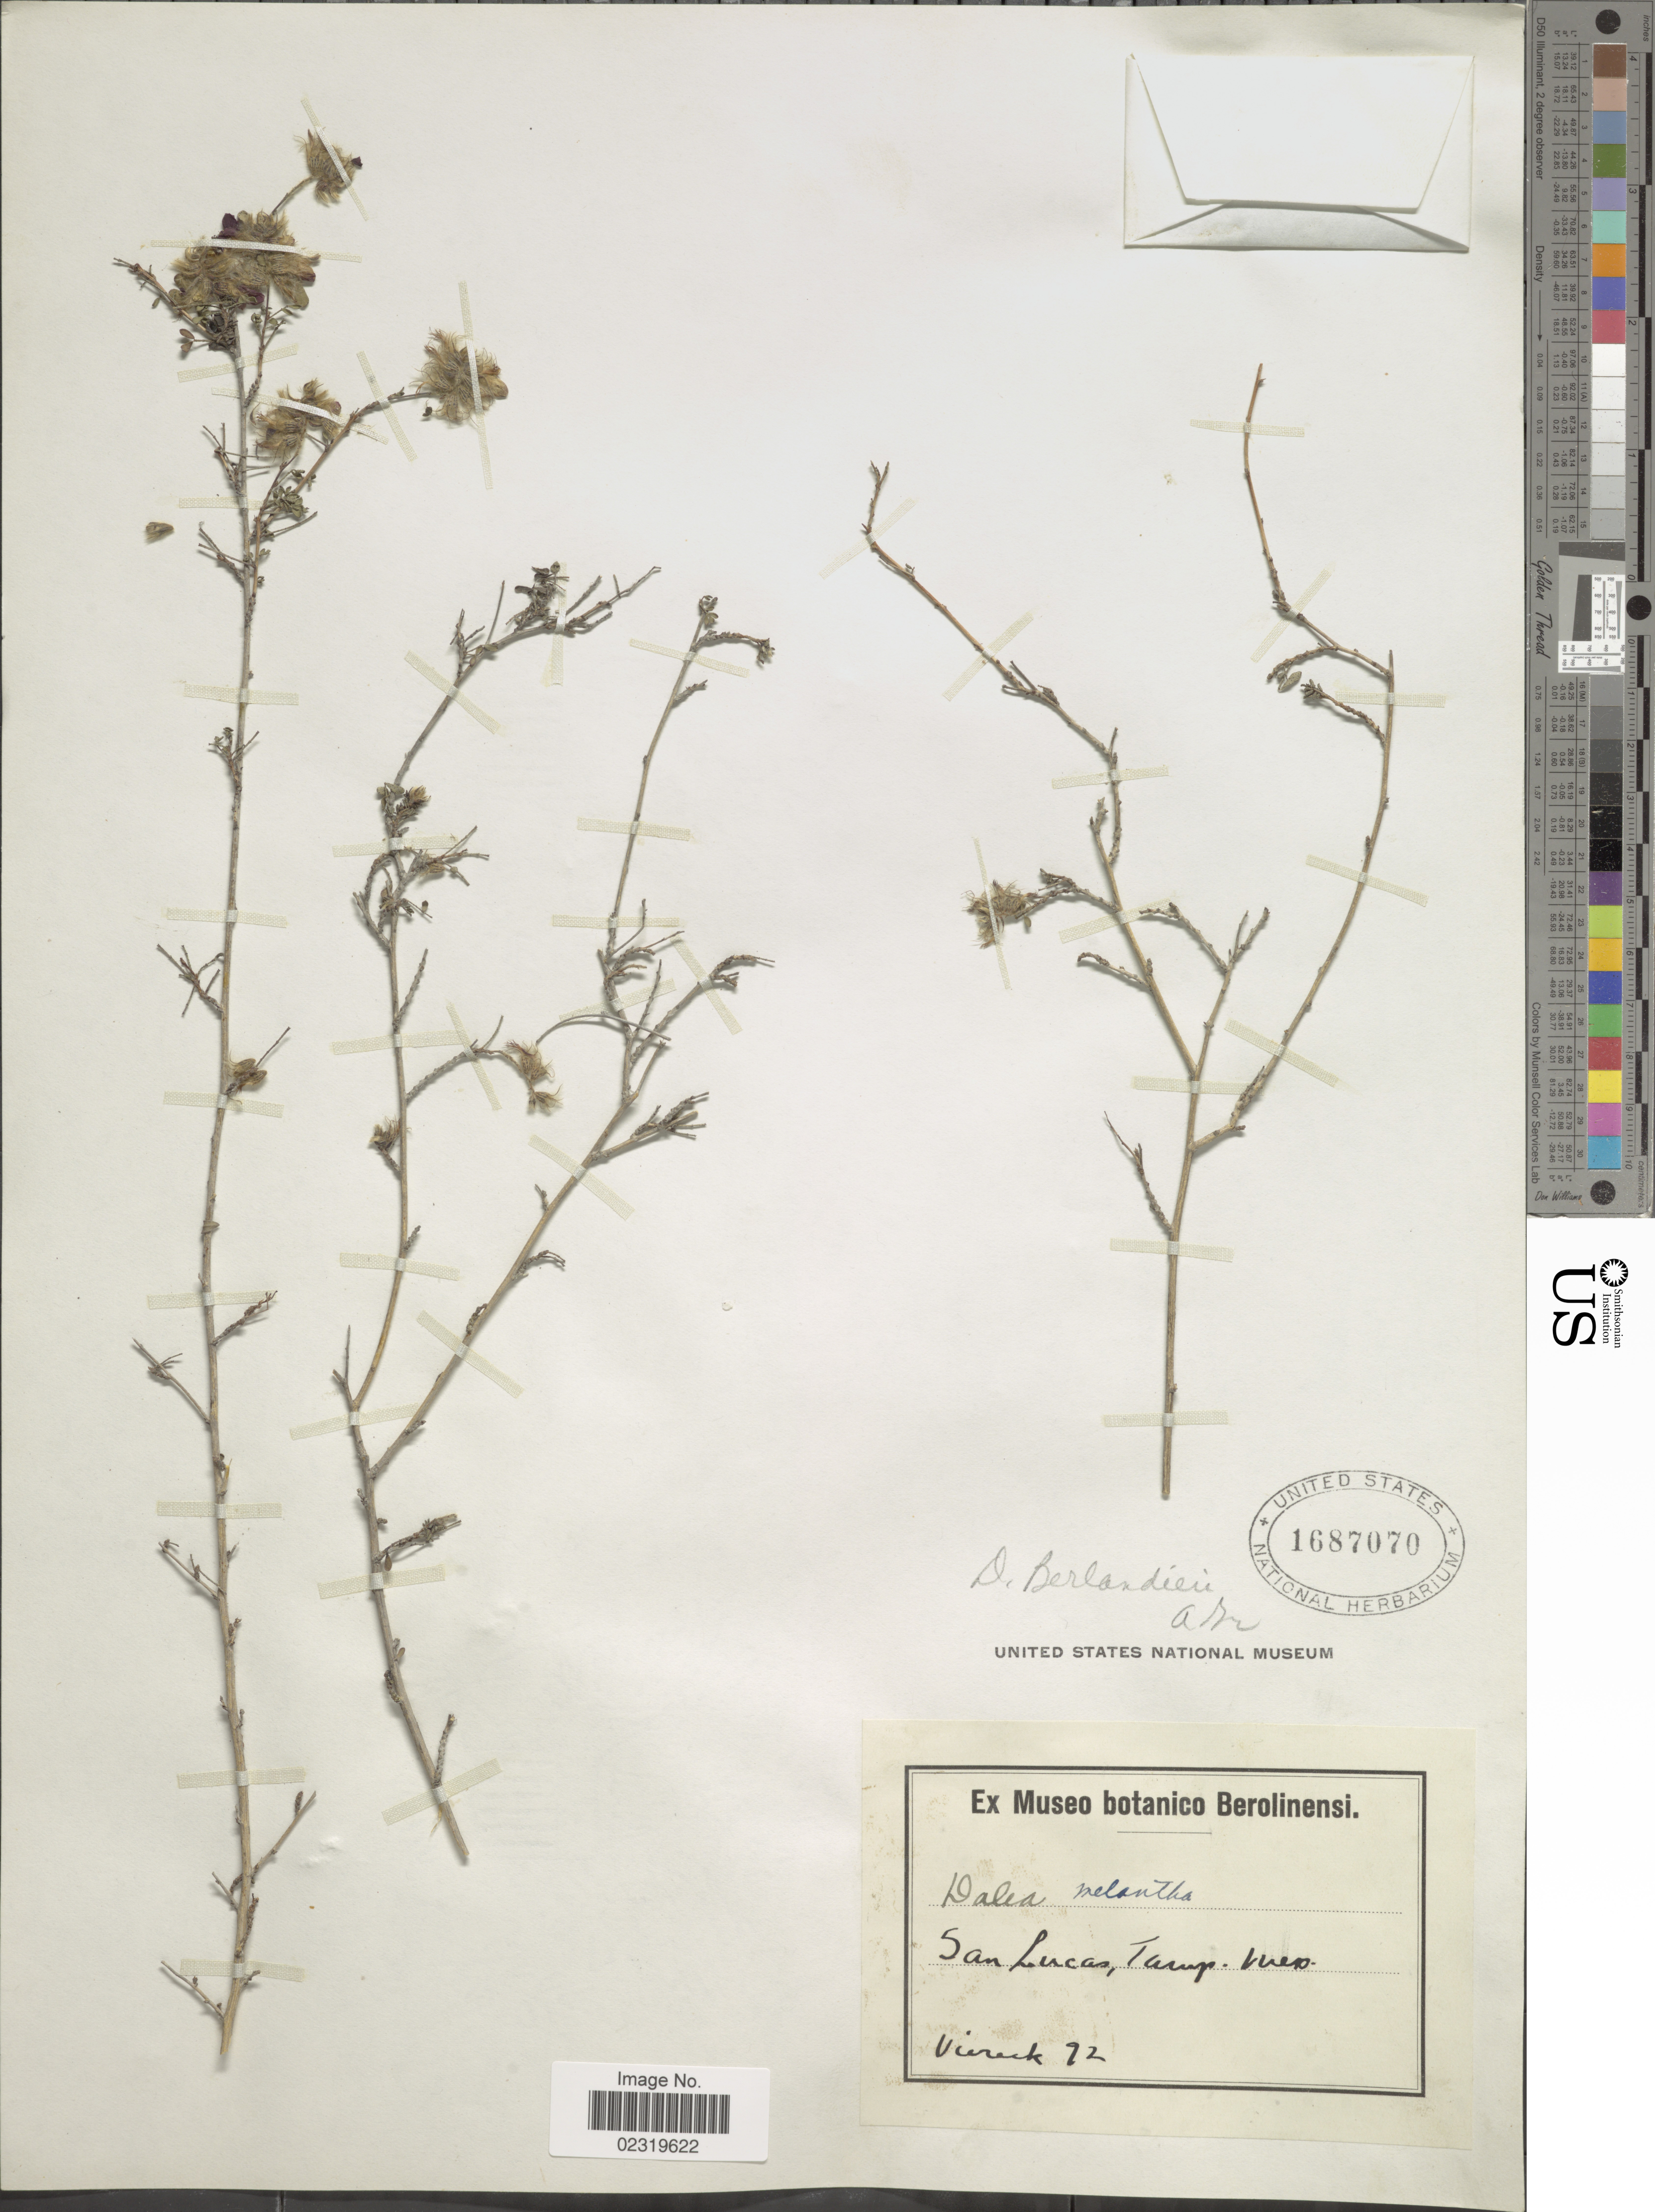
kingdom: Plantae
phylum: Tracheophyta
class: Magnoliopsida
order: Fabales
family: Fabaceae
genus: Dalea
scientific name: Dalea melantha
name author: S. Schauer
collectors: -. Viereck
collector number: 72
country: Mexico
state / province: Tamaulipas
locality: San Lucas, Tamps., Mex.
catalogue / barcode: US 1687070